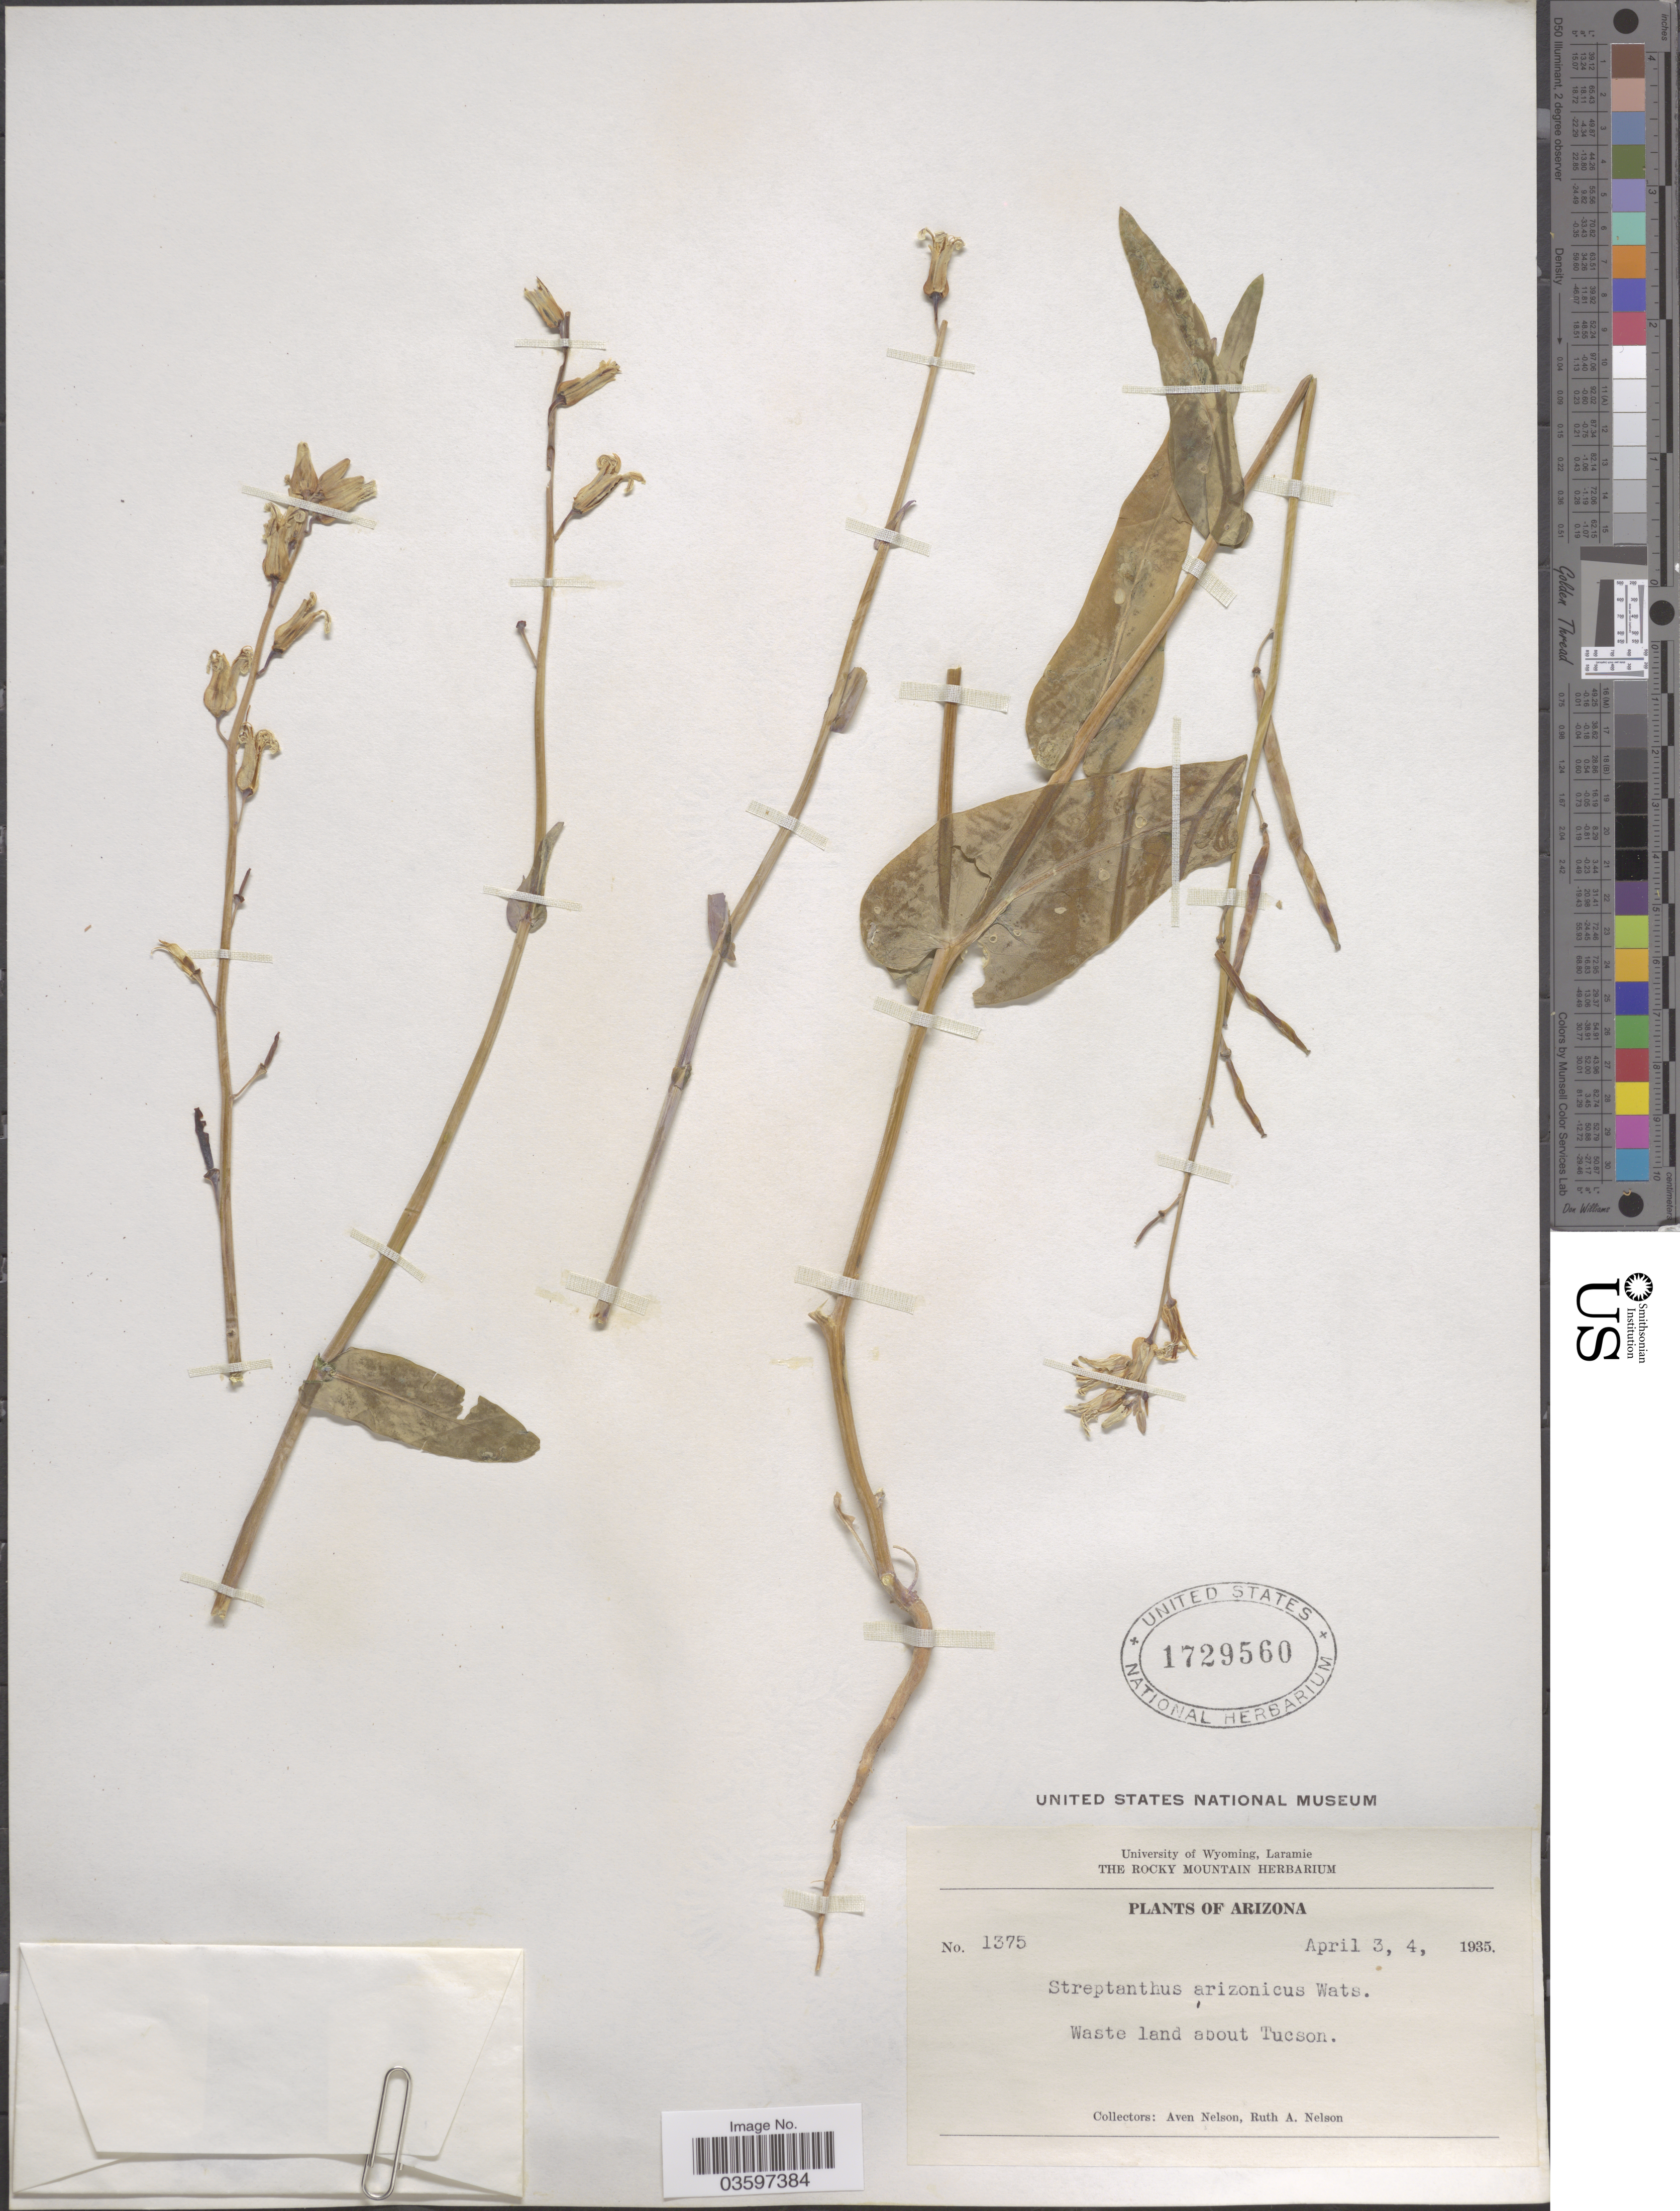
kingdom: Plantae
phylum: Tracheophyta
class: Magnoliopsida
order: Brassicales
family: Brassicaceae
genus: Streptanthus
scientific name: Streptanthus arizonicus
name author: S. Watson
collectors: A. Nelson & R. A. Nelson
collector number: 1375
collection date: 1935-04-03/1935-04-04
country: United States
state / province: Arizona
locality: Waste land about Tucson.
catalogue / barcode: US 1729560